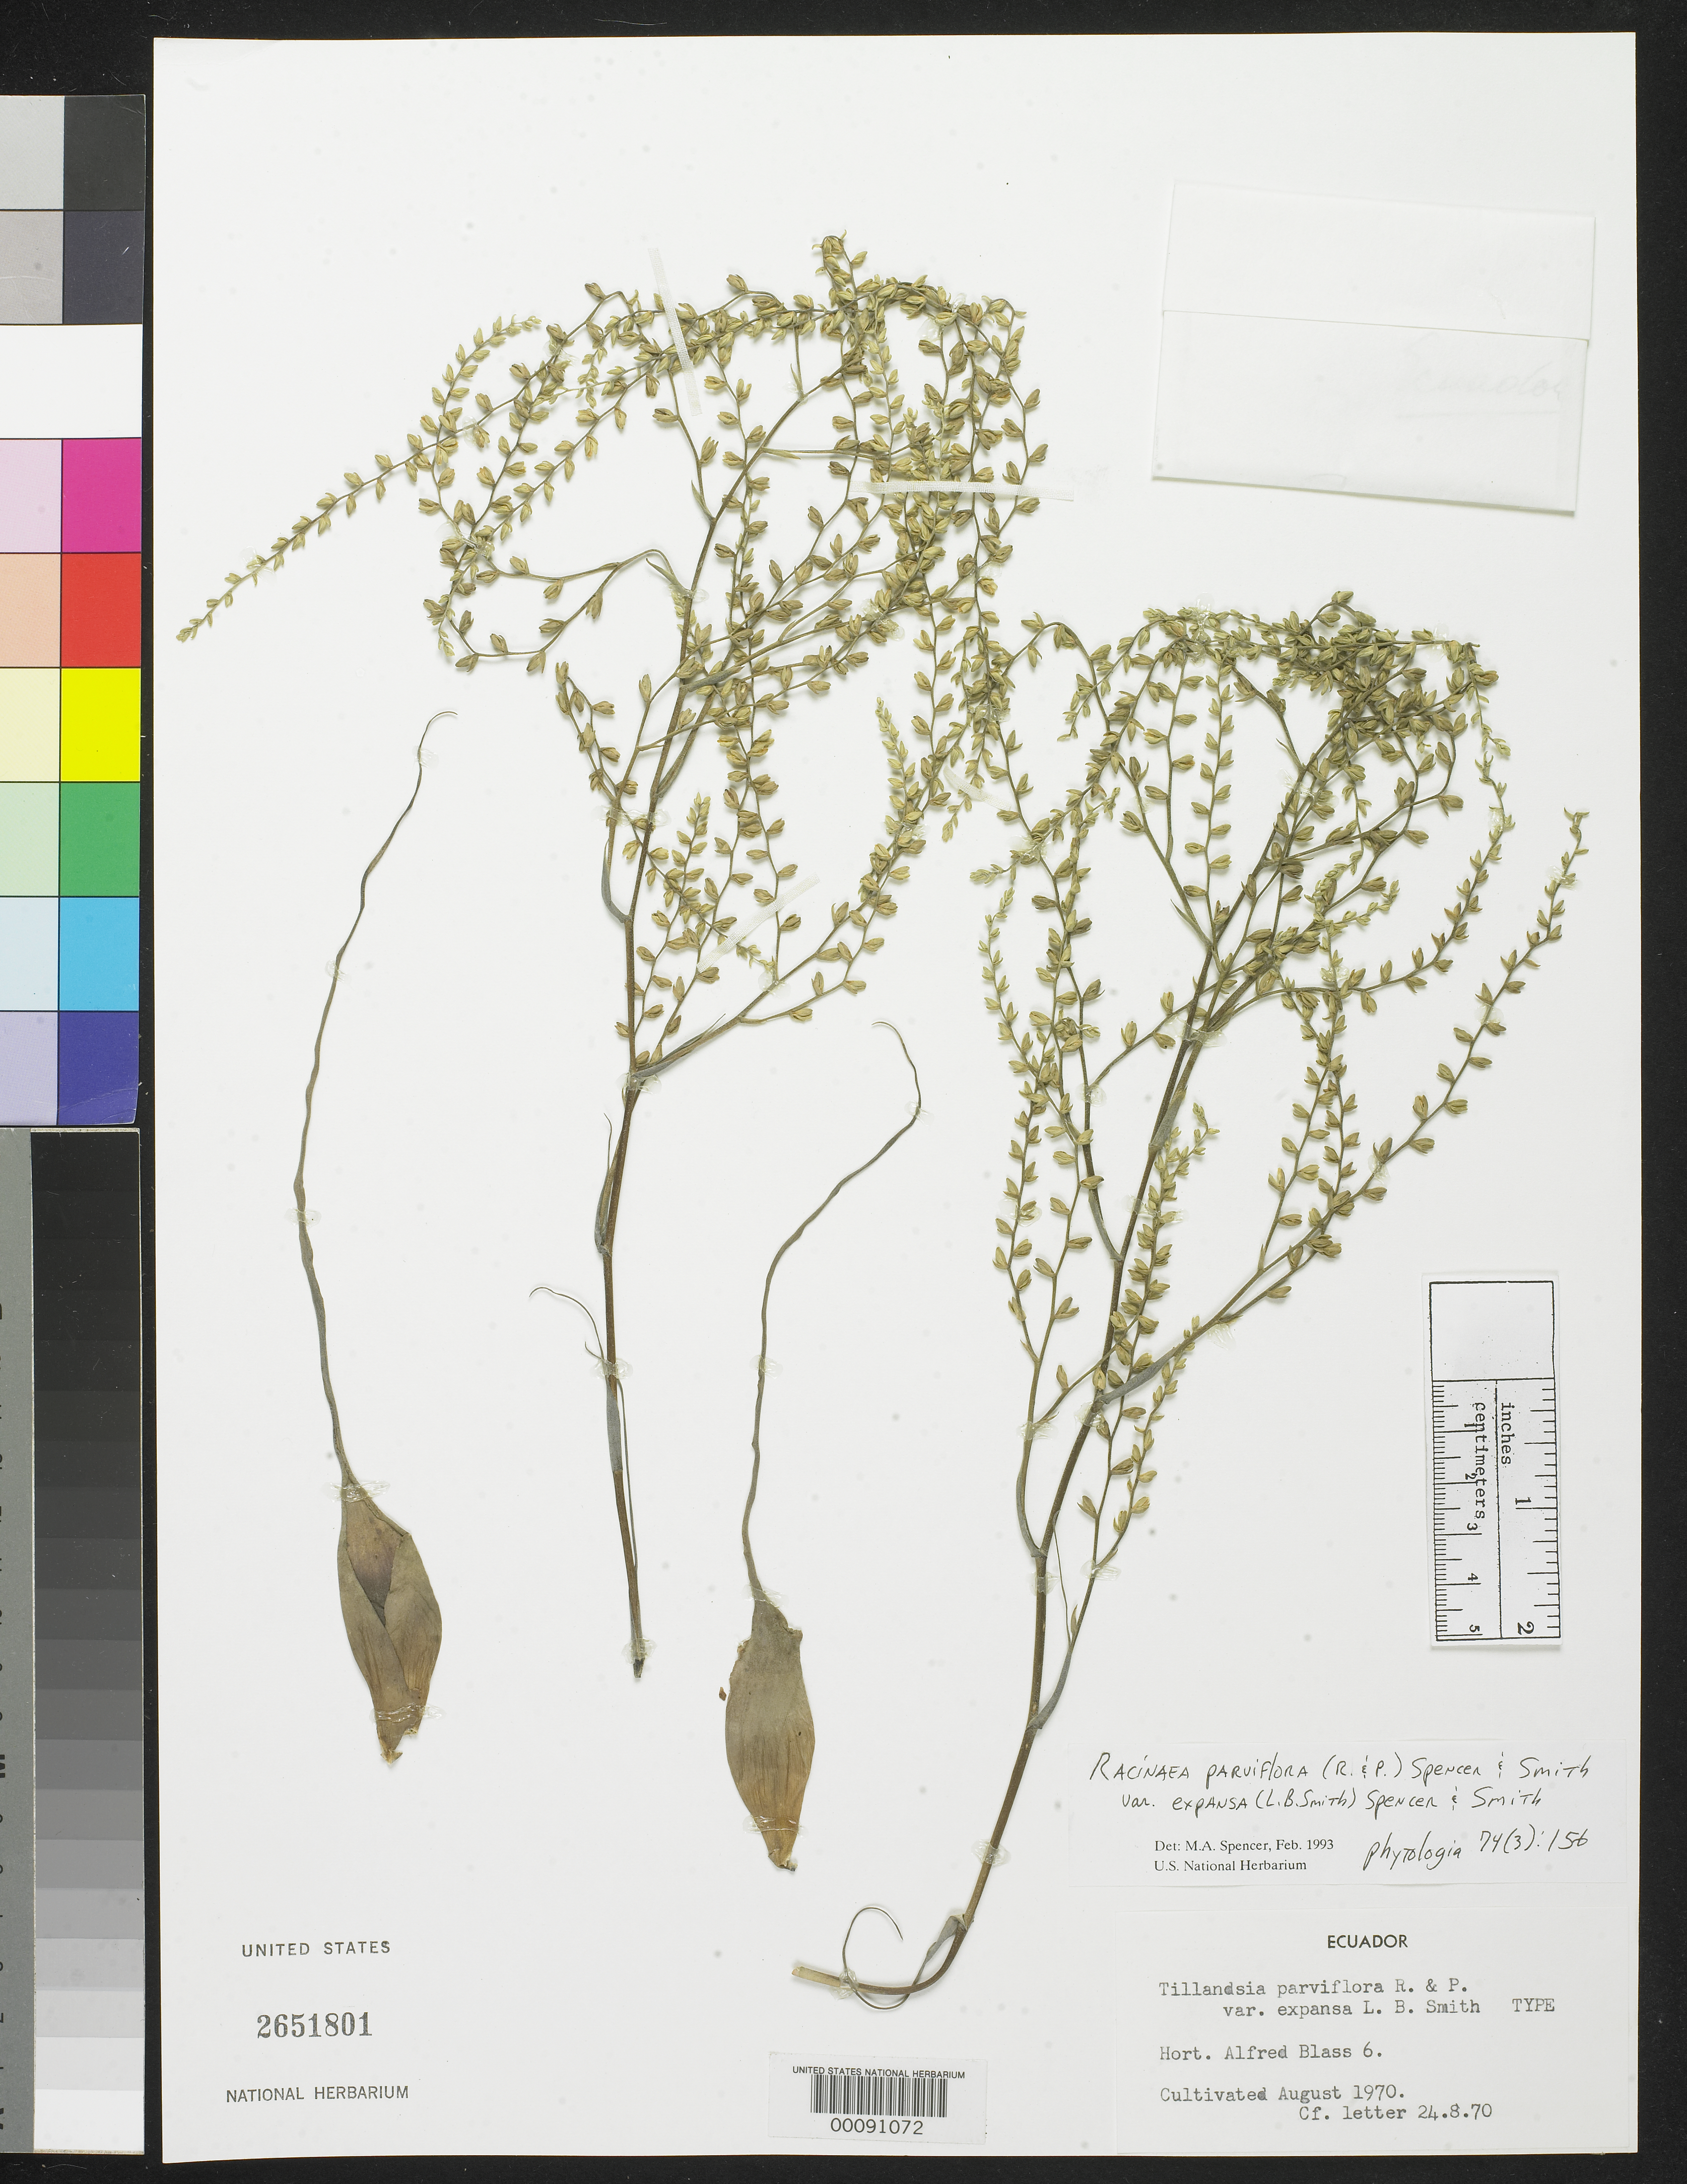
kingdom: Plantae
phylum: Tracheophyta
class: Liliopsida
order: Poales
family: Bromeliaceae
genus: Tillandsia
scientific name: Tillandsia parviflora var. expansa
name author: L.B. Sm.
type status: Holotype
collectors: A. Blass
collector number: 6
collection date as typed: Aug 1970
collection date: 1970-08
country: Ecuador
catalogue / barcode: US 2651801